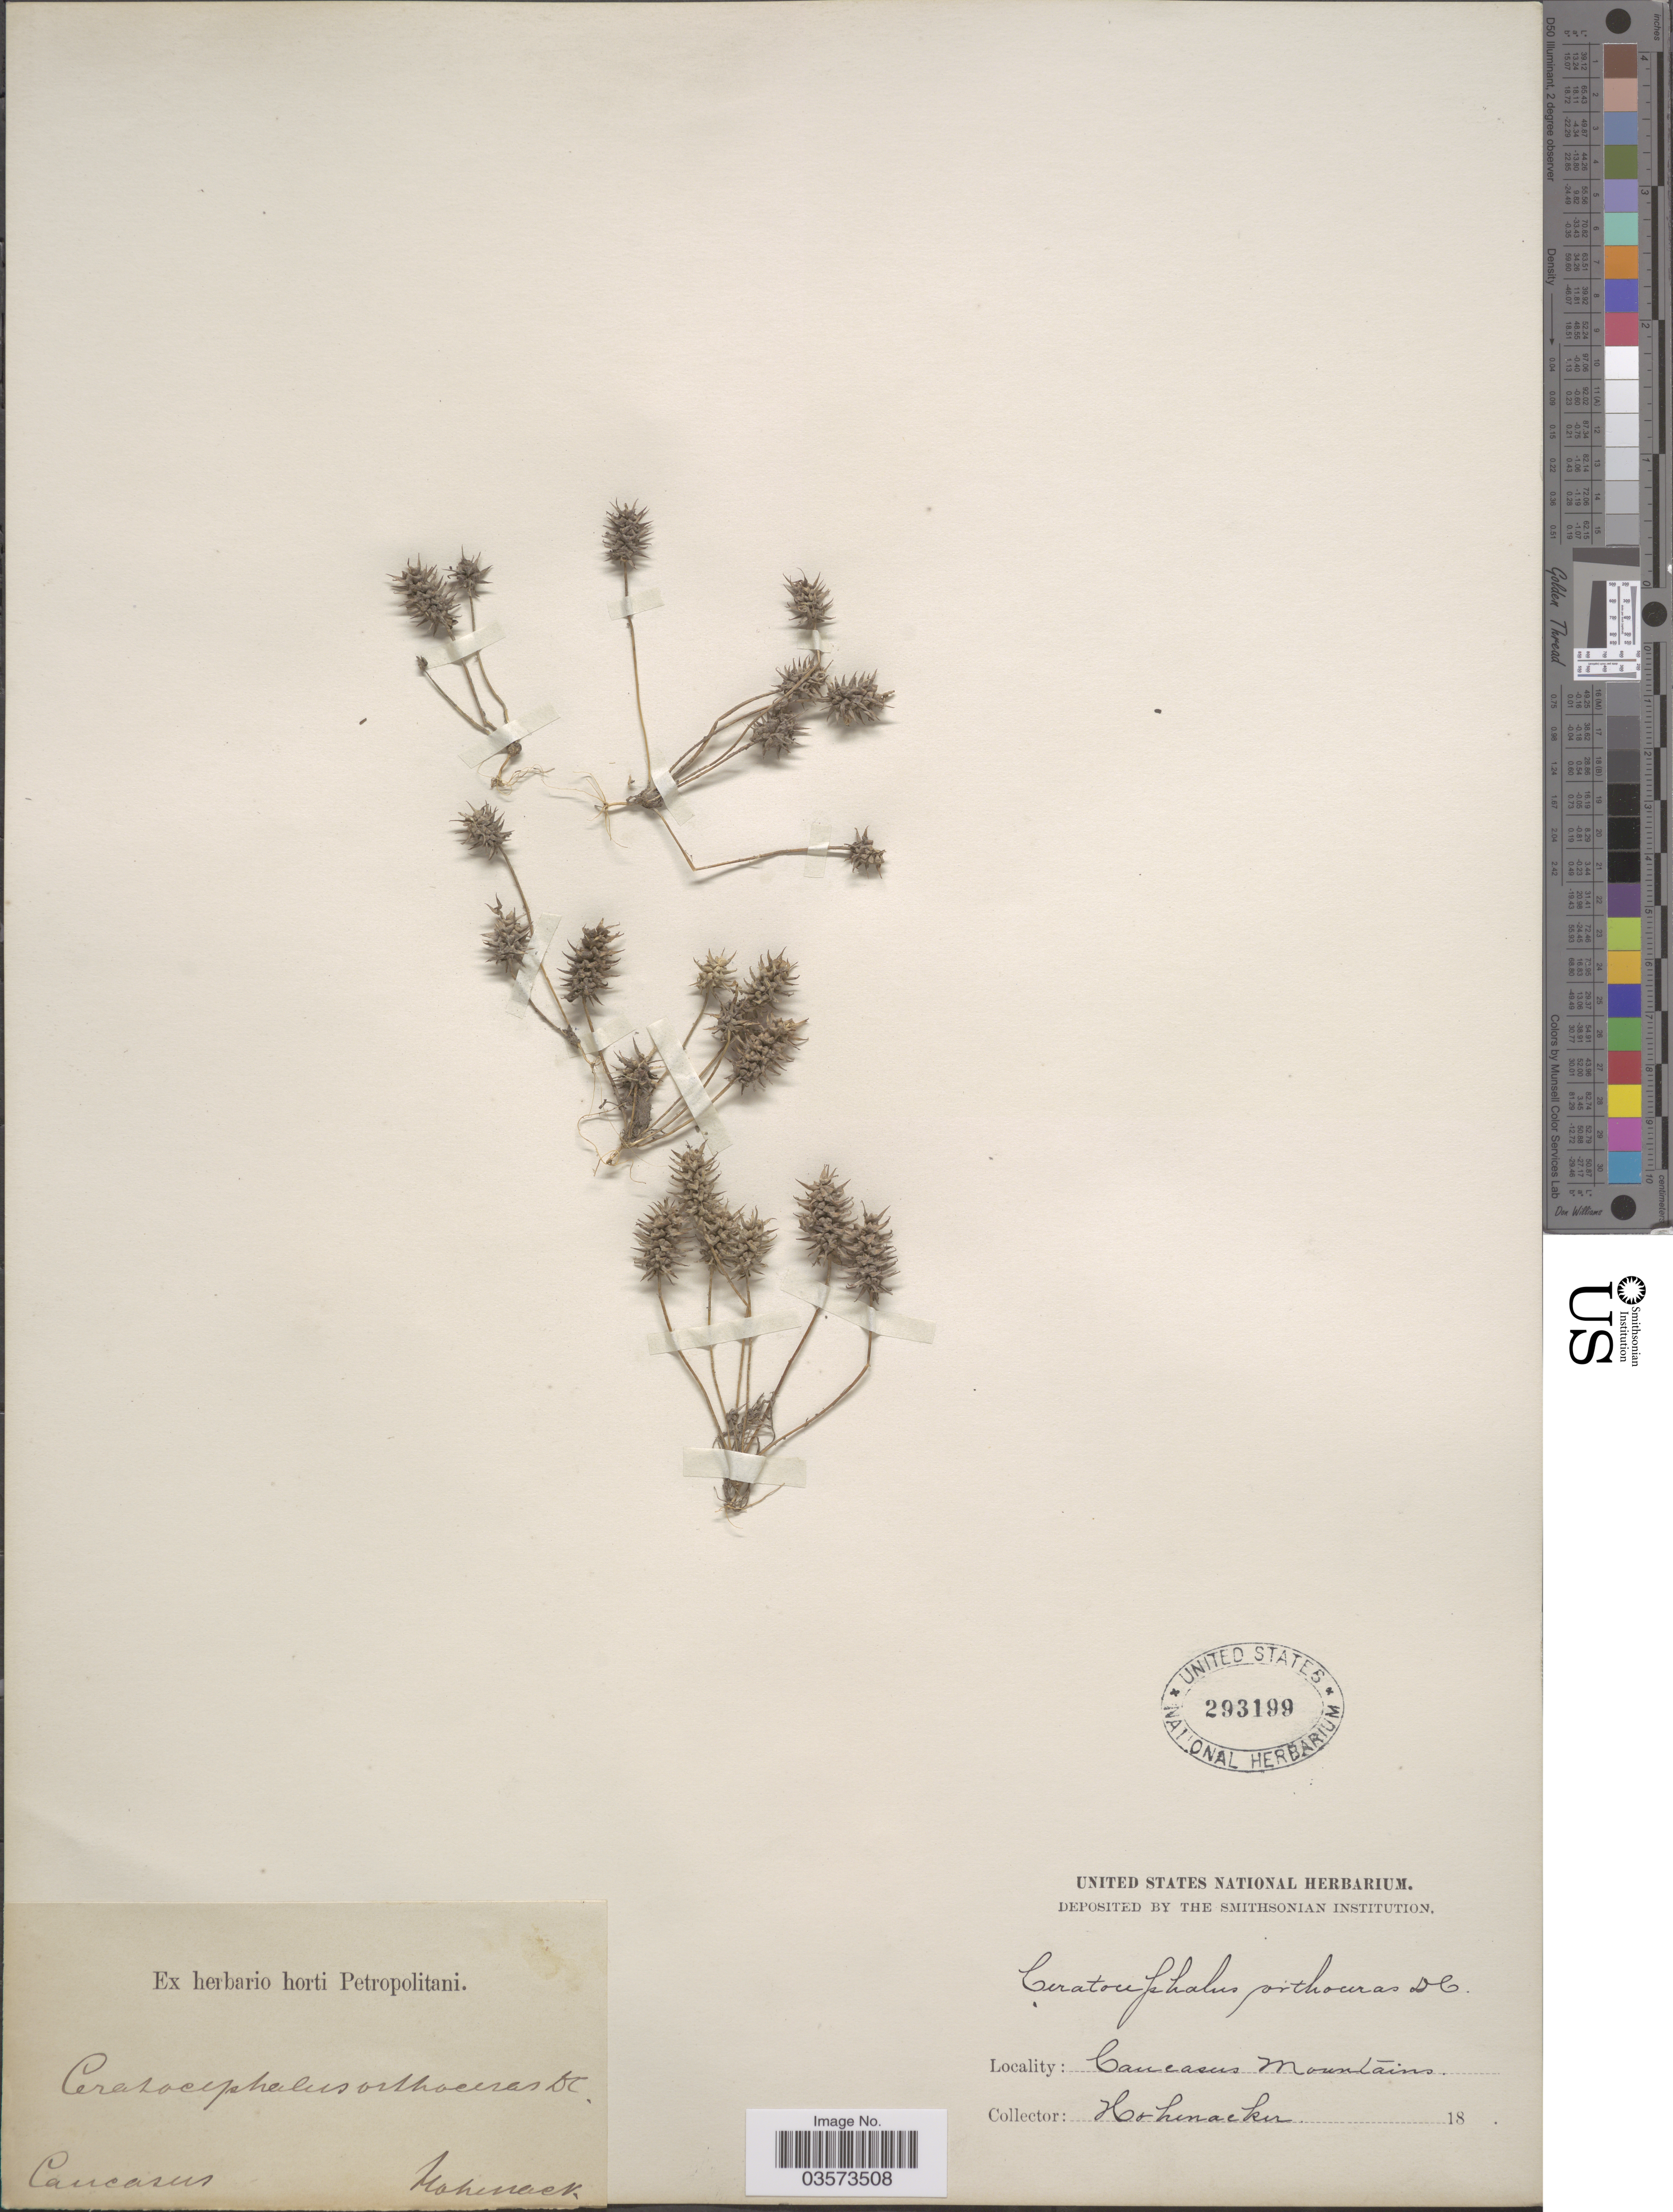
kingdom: Plantae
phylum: Tracheophyta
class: Magnoliopsida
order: Ranunculales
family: Ranunculaceae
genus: Ceratocephalus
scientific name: Ceratocephalus orthoceras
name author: DC.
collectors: Hohenacker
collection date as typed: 18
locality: Caucasus Mountains.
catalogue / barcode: US 293199